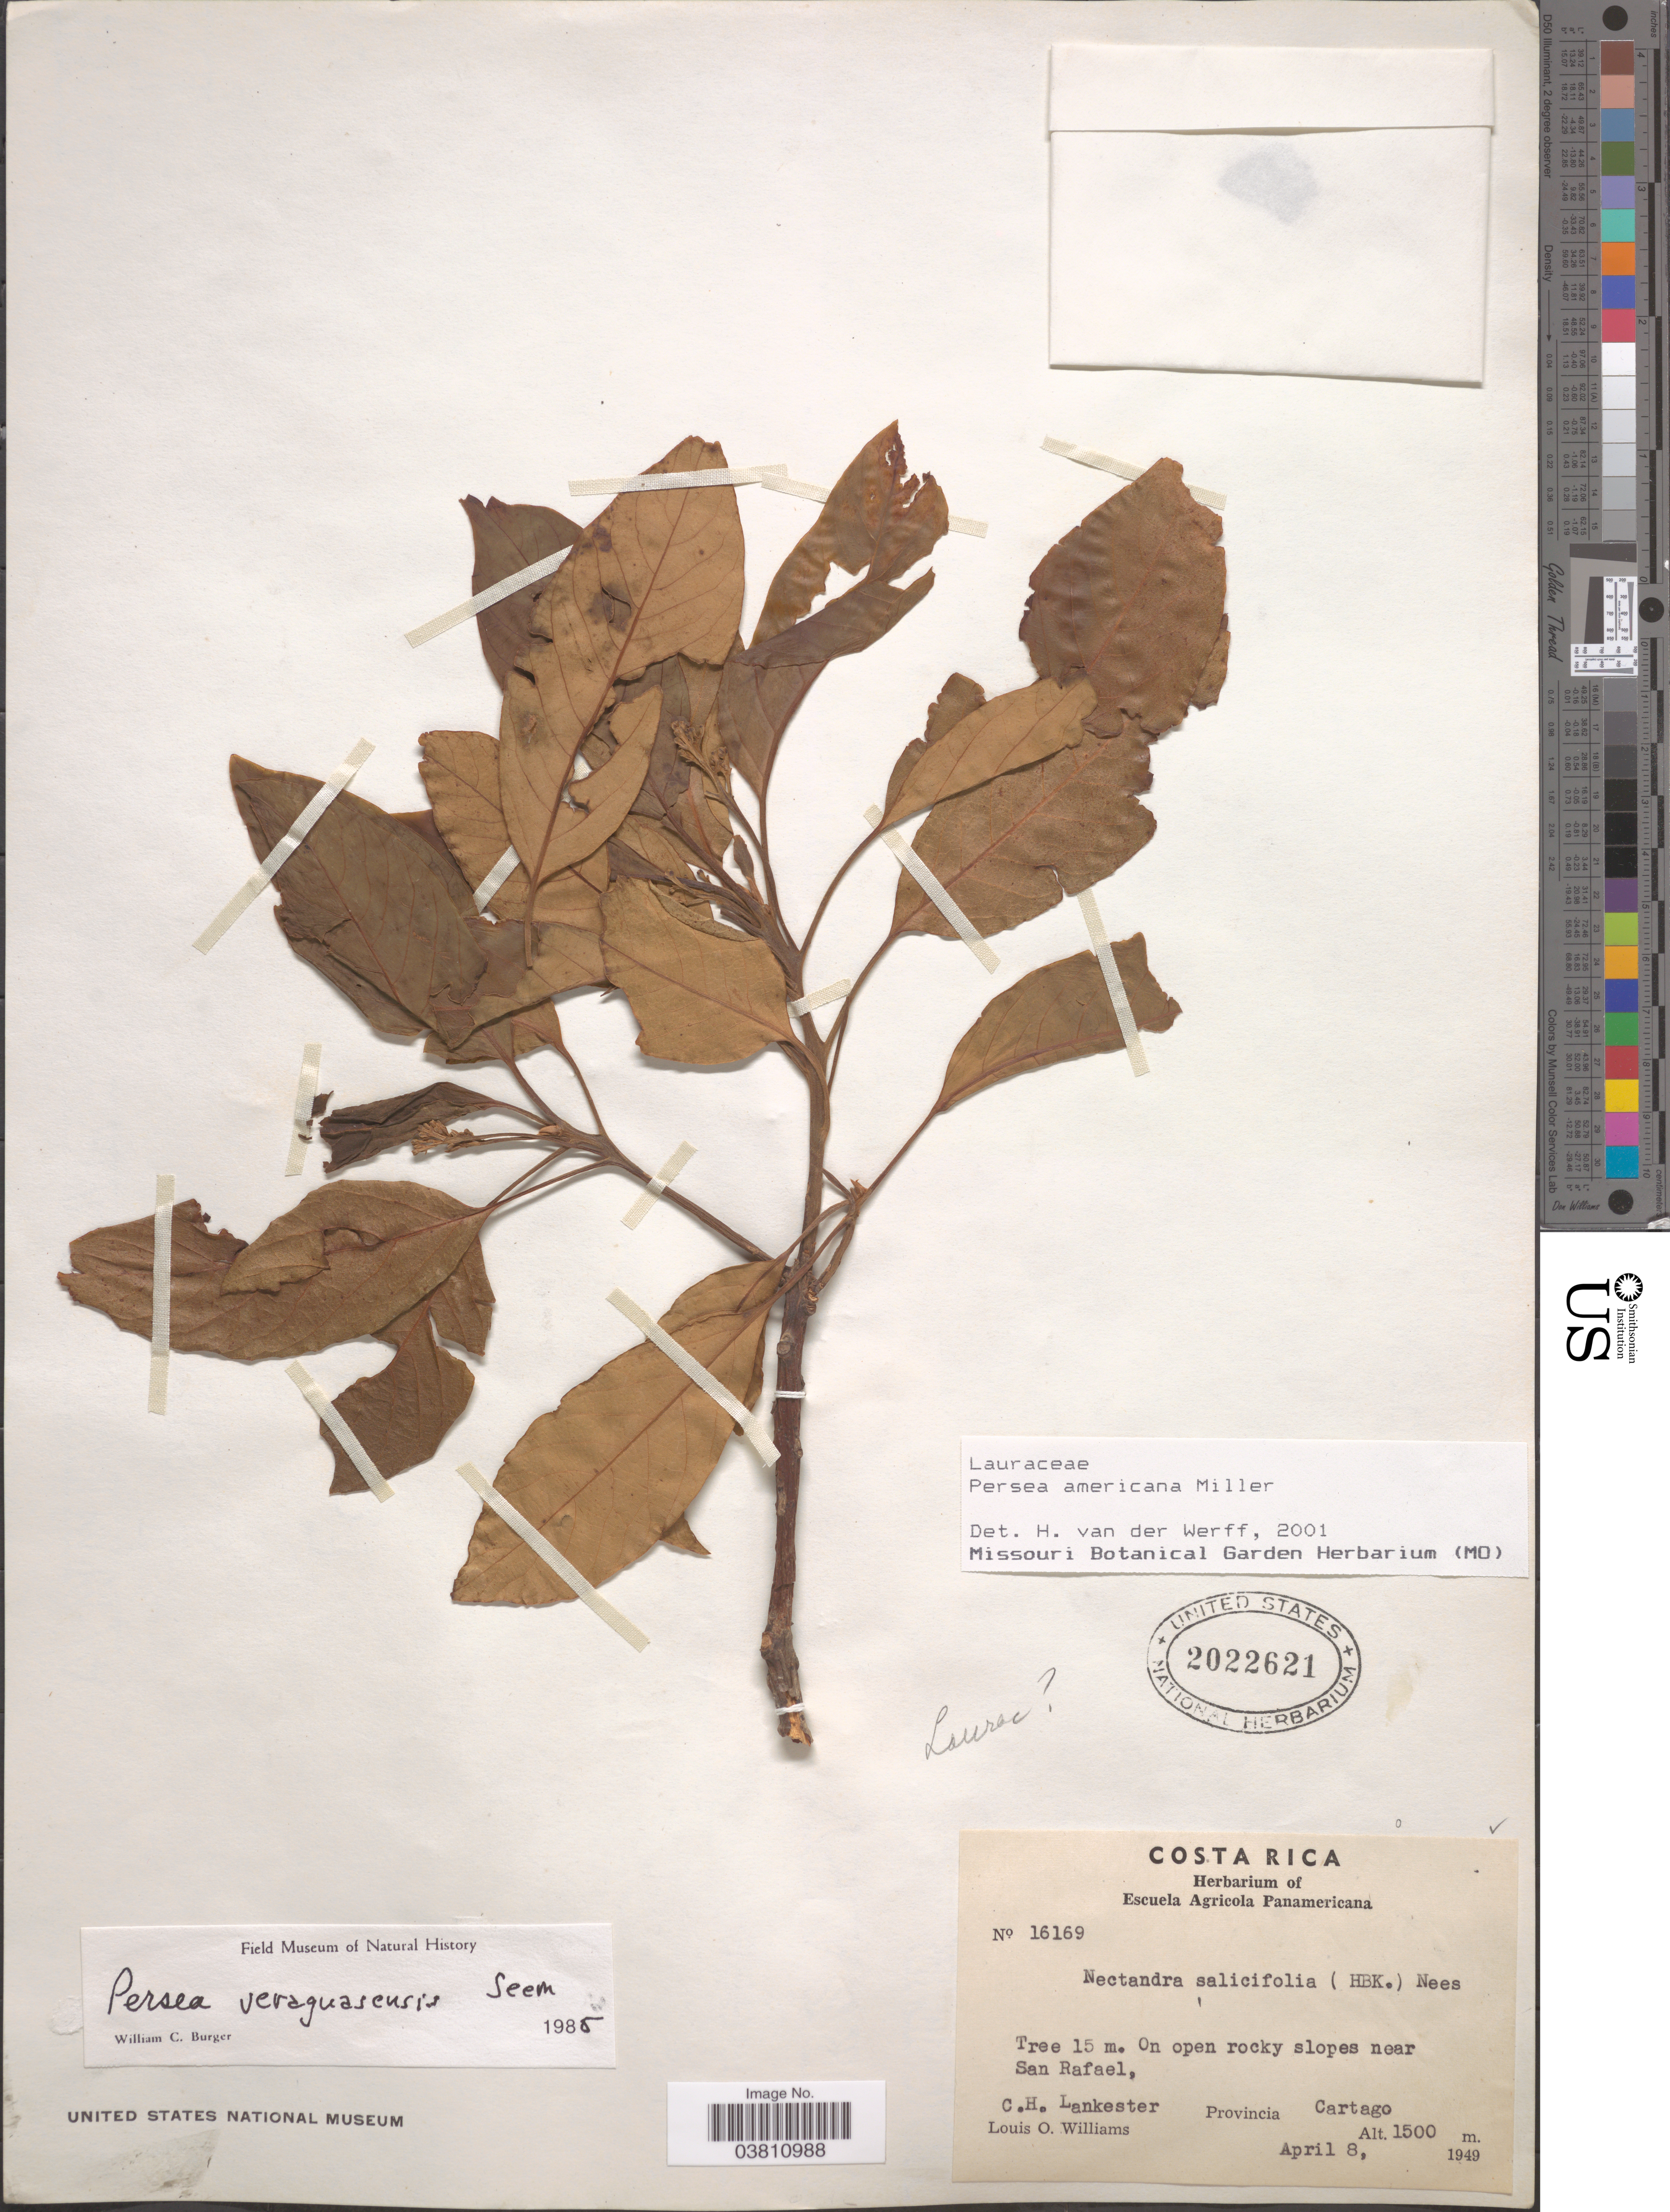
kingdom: Plantae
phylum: Tracheophyta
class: Magnoliopsida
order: Laurales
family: Lauraceae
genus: Persea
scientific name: Persea americana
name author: Mill.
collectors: C. H. Lankester & L. O. Williams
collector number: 16169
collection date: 1949-04-08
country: Costa Rica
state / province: Cartago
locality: On open rocky slopes near San Rafael.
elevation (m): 1500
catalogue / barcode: US 2022621